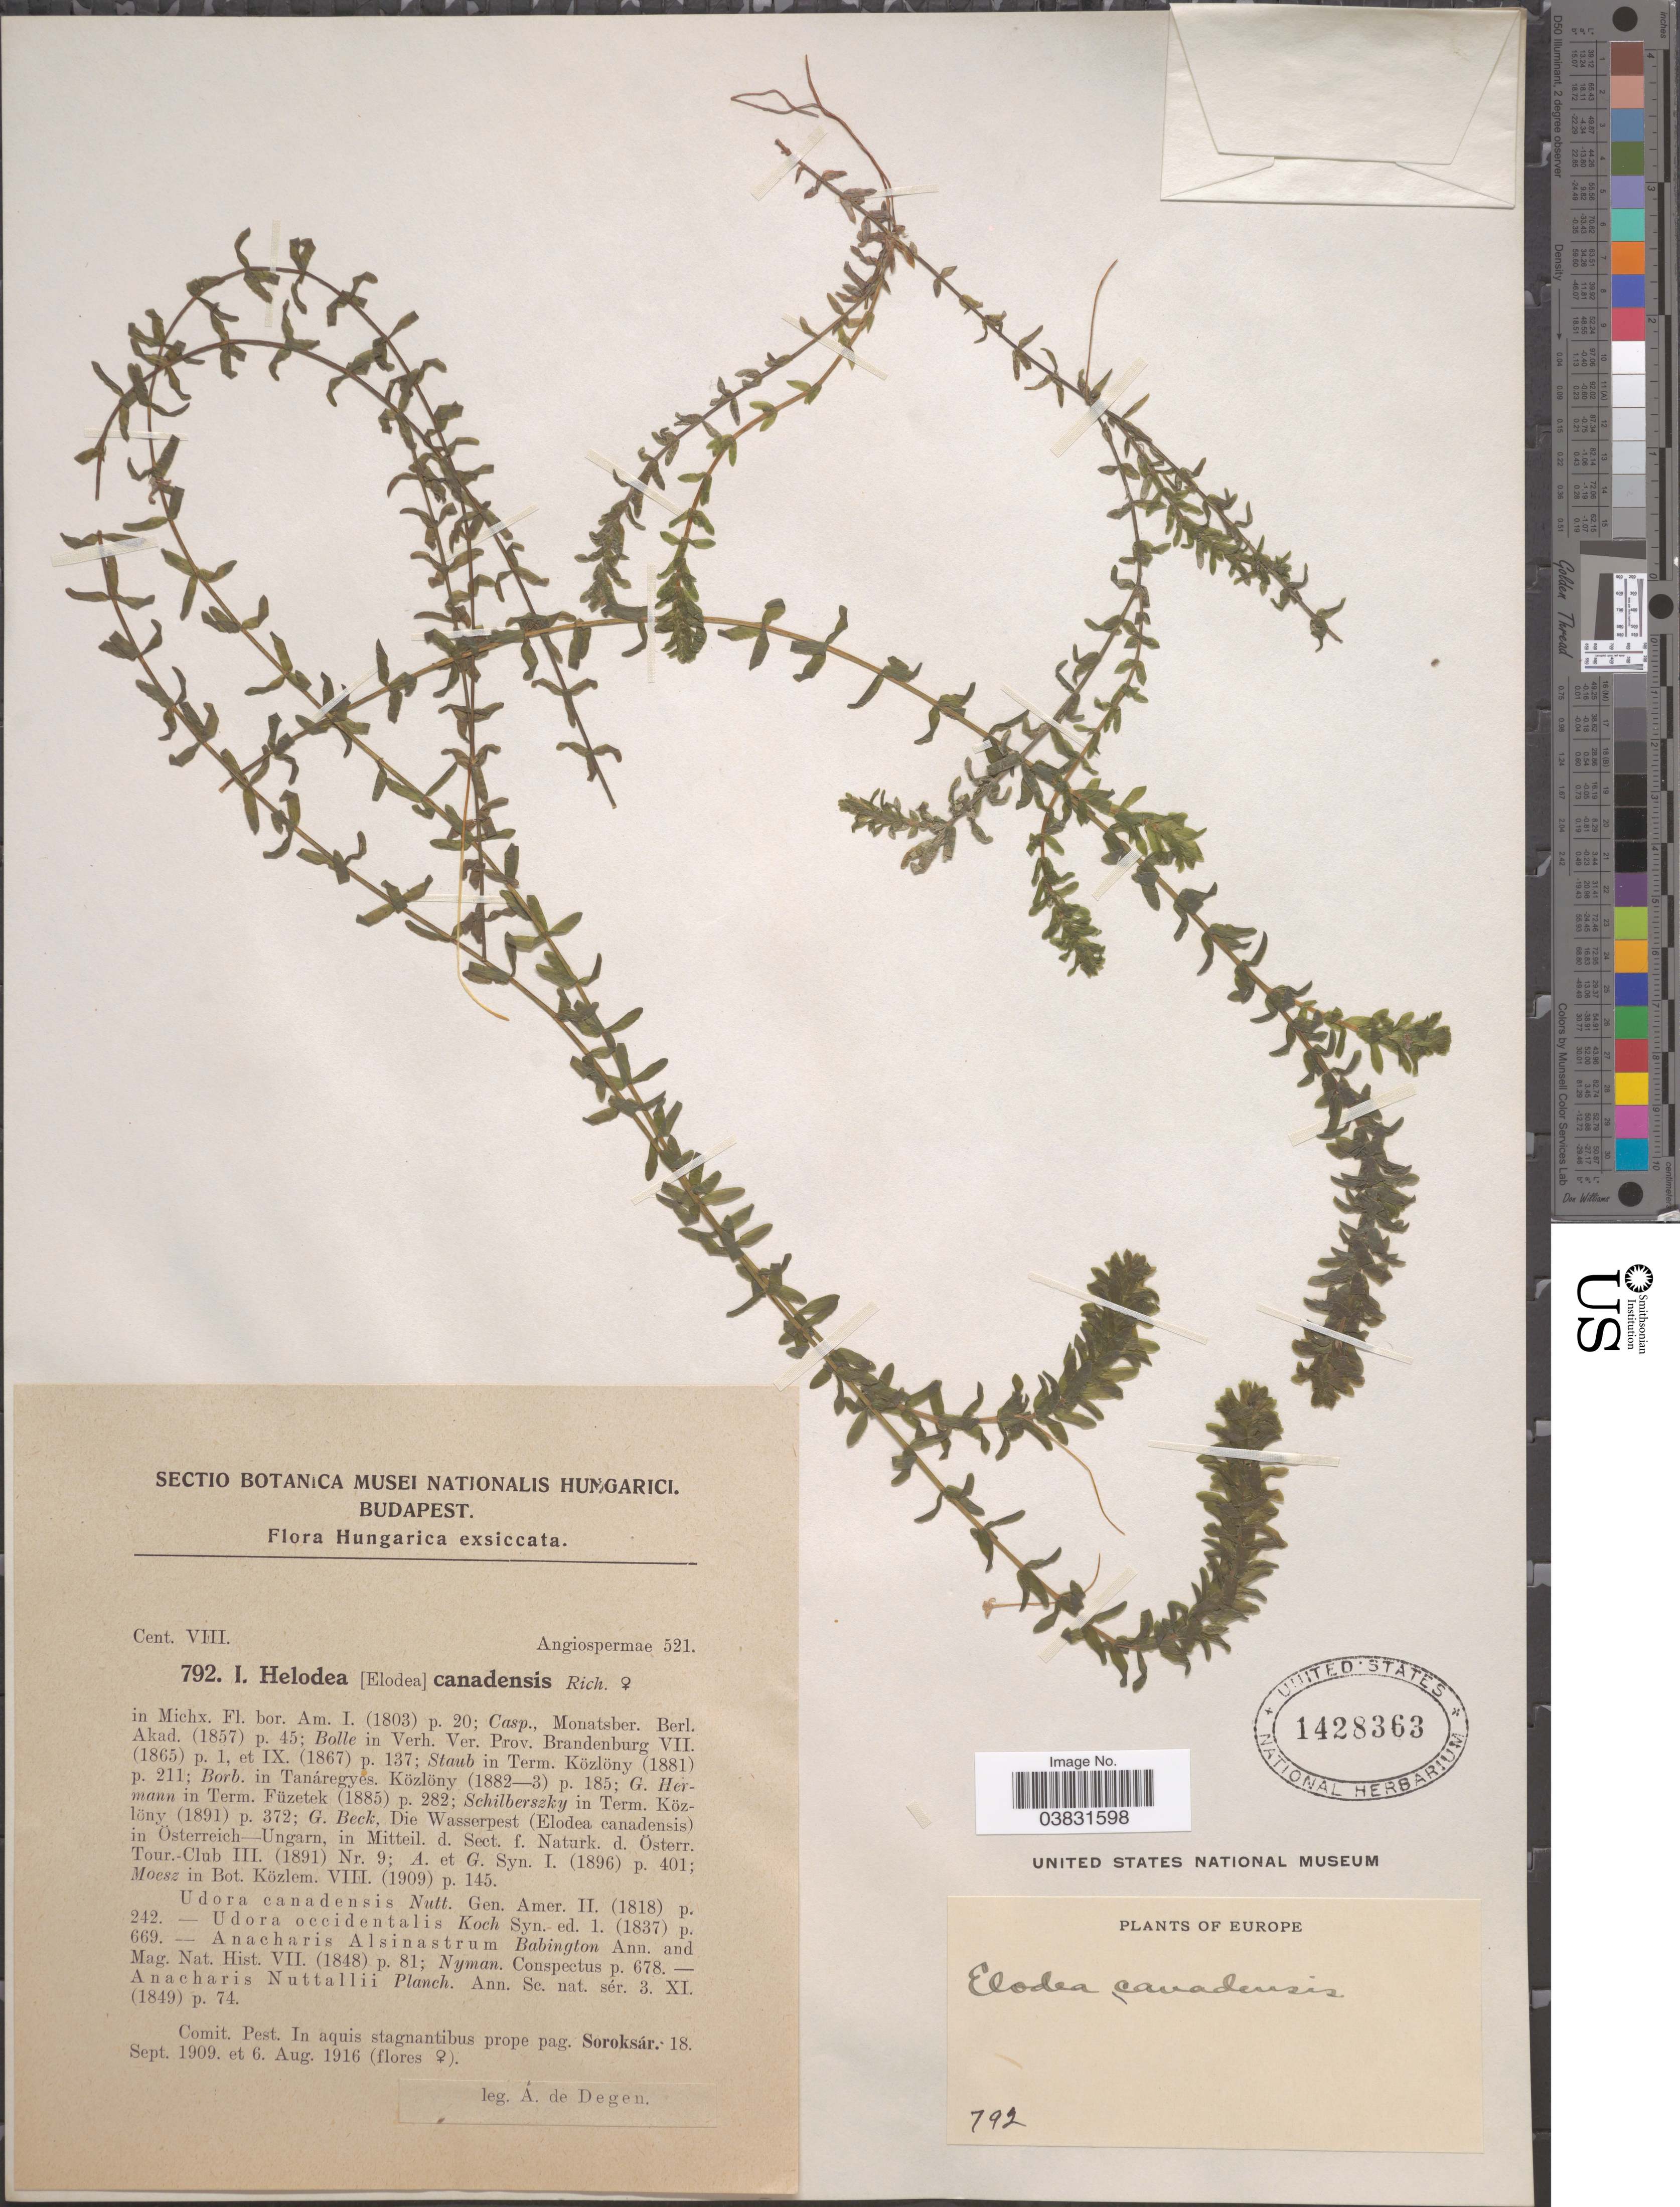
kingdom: Plantae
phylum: Tracheophyta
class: Liliopsida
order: Alismatales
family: Hydrocharitaceae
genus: Elodea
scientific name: Elodea canadensis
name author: Michx.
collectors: A. Degen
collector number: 792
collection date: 1909-09-18/1916-08-06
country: Hungary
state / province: Budapest, Capital District of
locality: Comit. Pest. in aquis stagnantibus prope pag. Soroksár.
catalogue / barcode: US 1428363